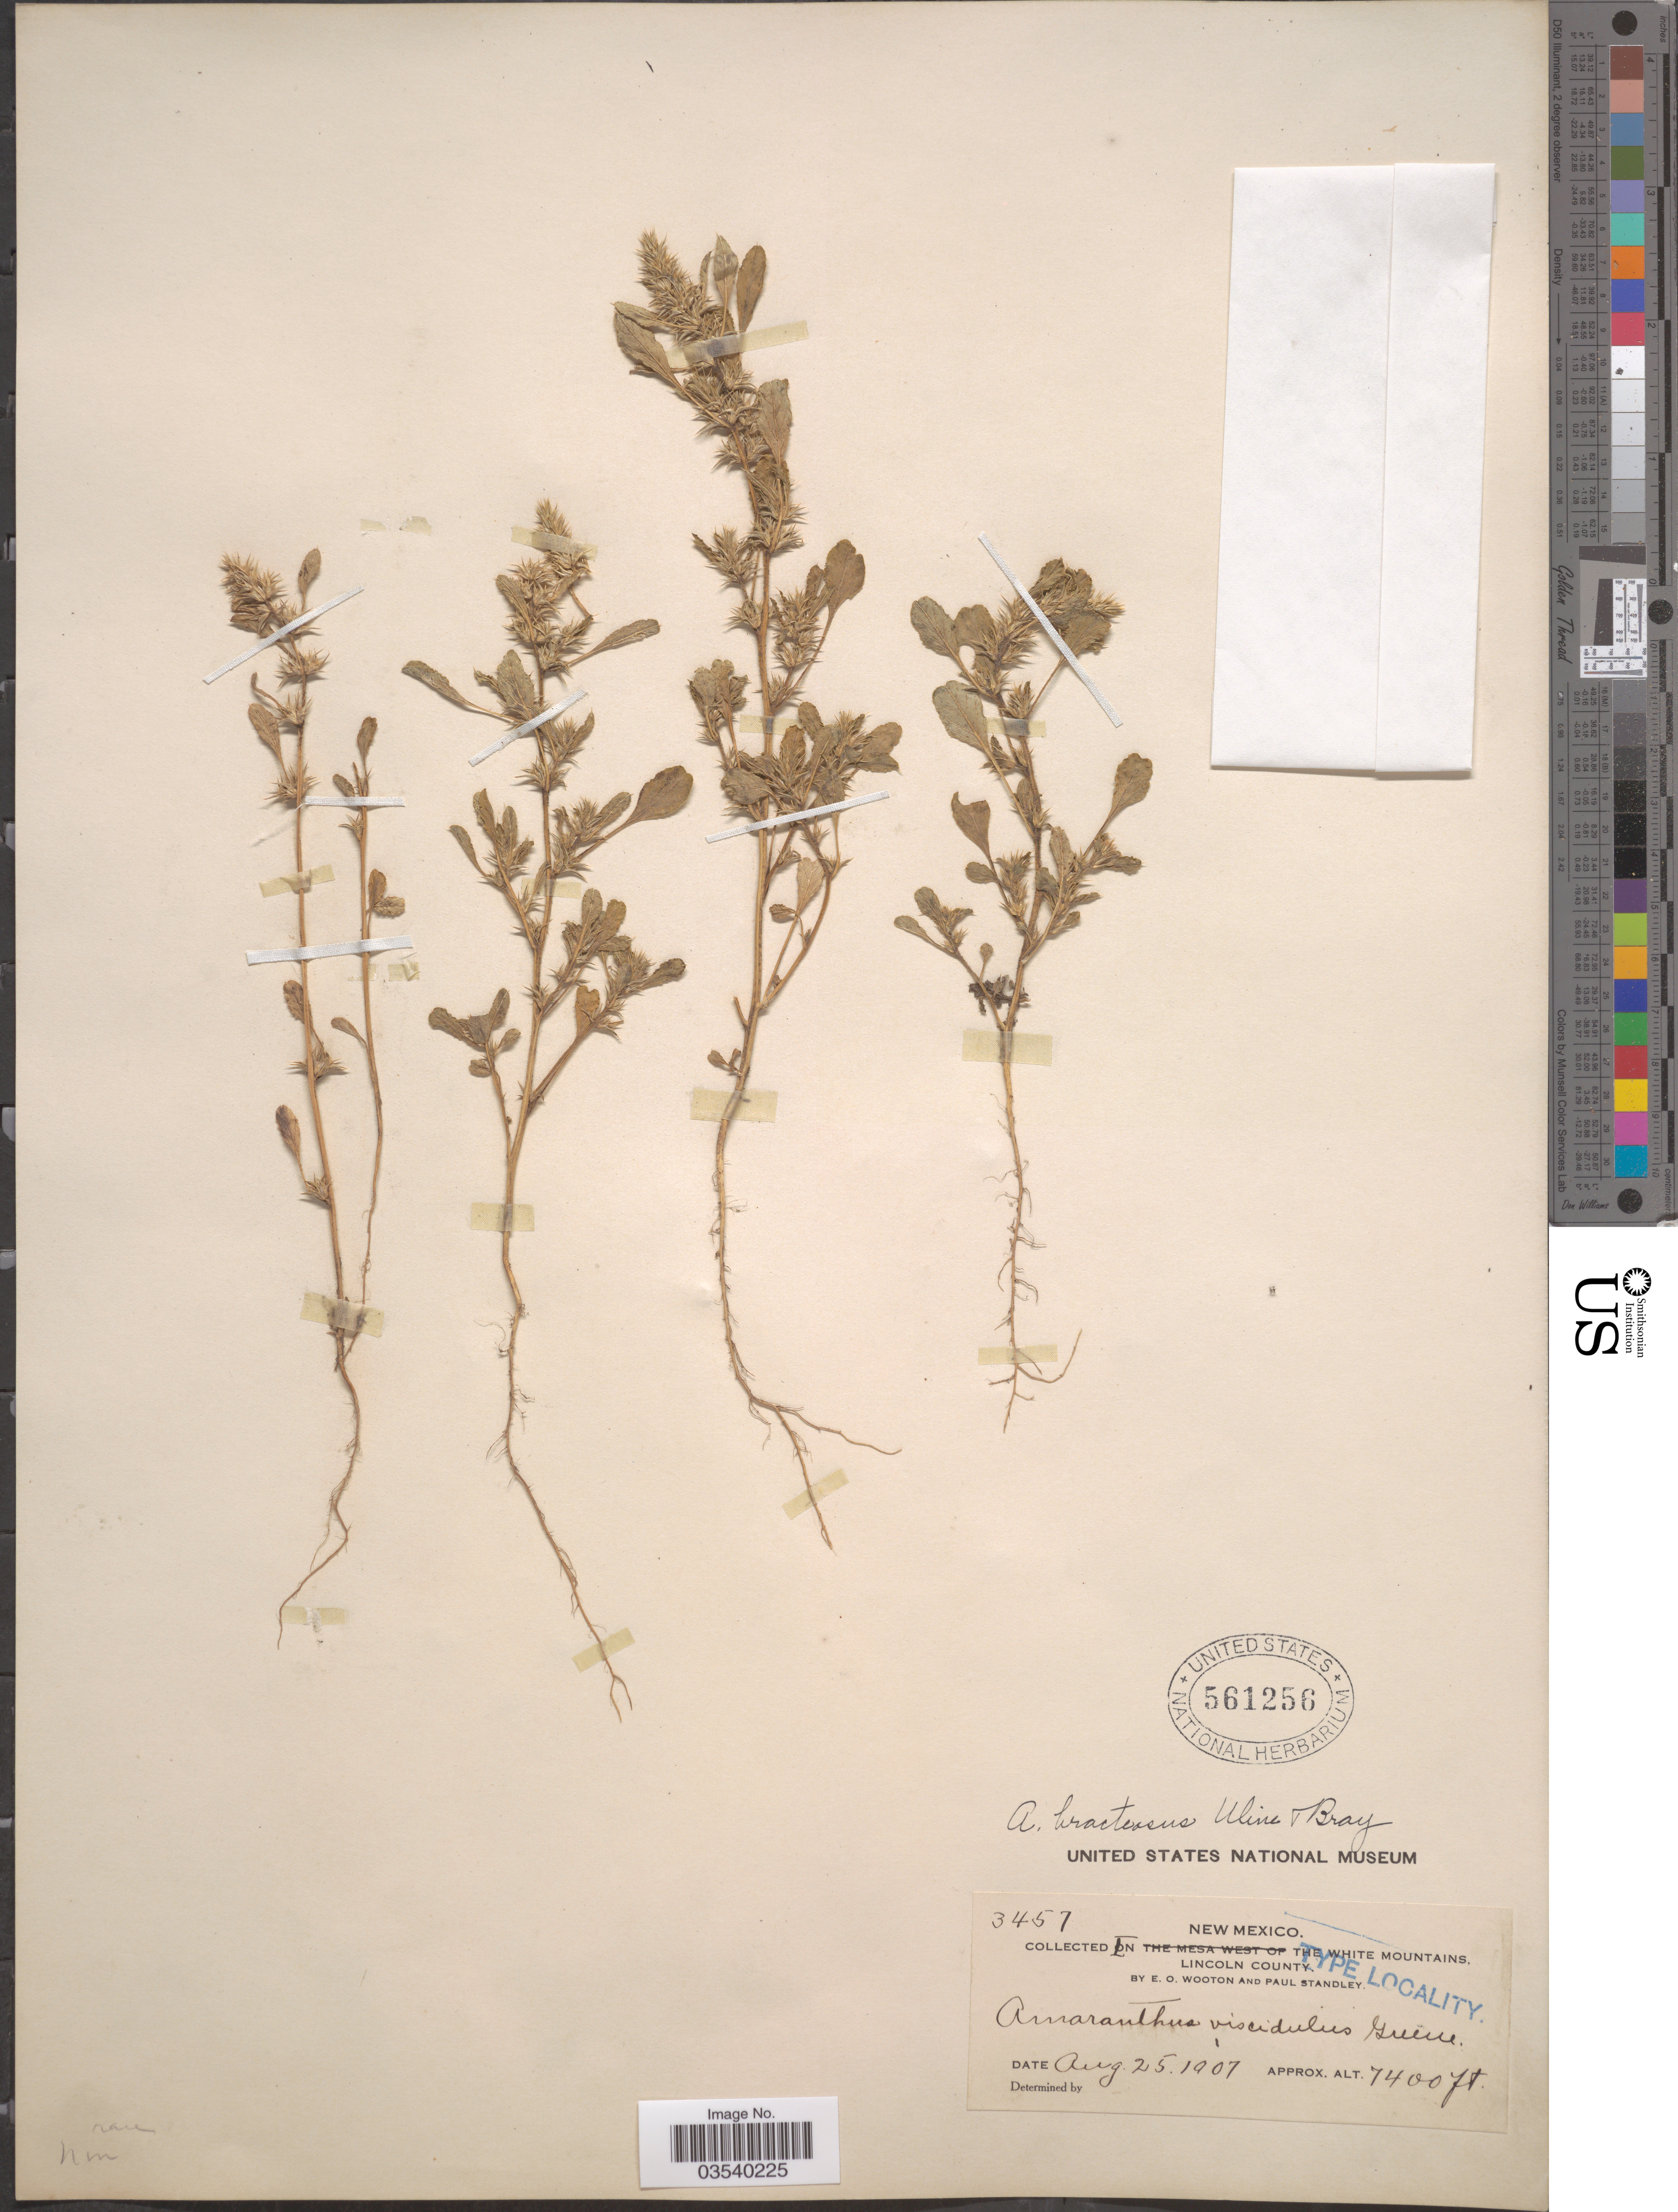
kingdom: Plantae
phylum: Tracheophyta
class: Magnoliopsida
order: Caryophyllales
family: Amaranthaceae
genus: Amaranthus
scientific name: Amaranthus bracteosus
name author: Uline & W.L. Bray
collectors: E. O. Wooton & P. C. Standley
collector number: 3457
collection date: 1907-08-25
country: United States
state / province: New Mexico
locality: In the White Mountains, Lincoln County.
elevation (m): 2256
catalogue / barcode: US 561256